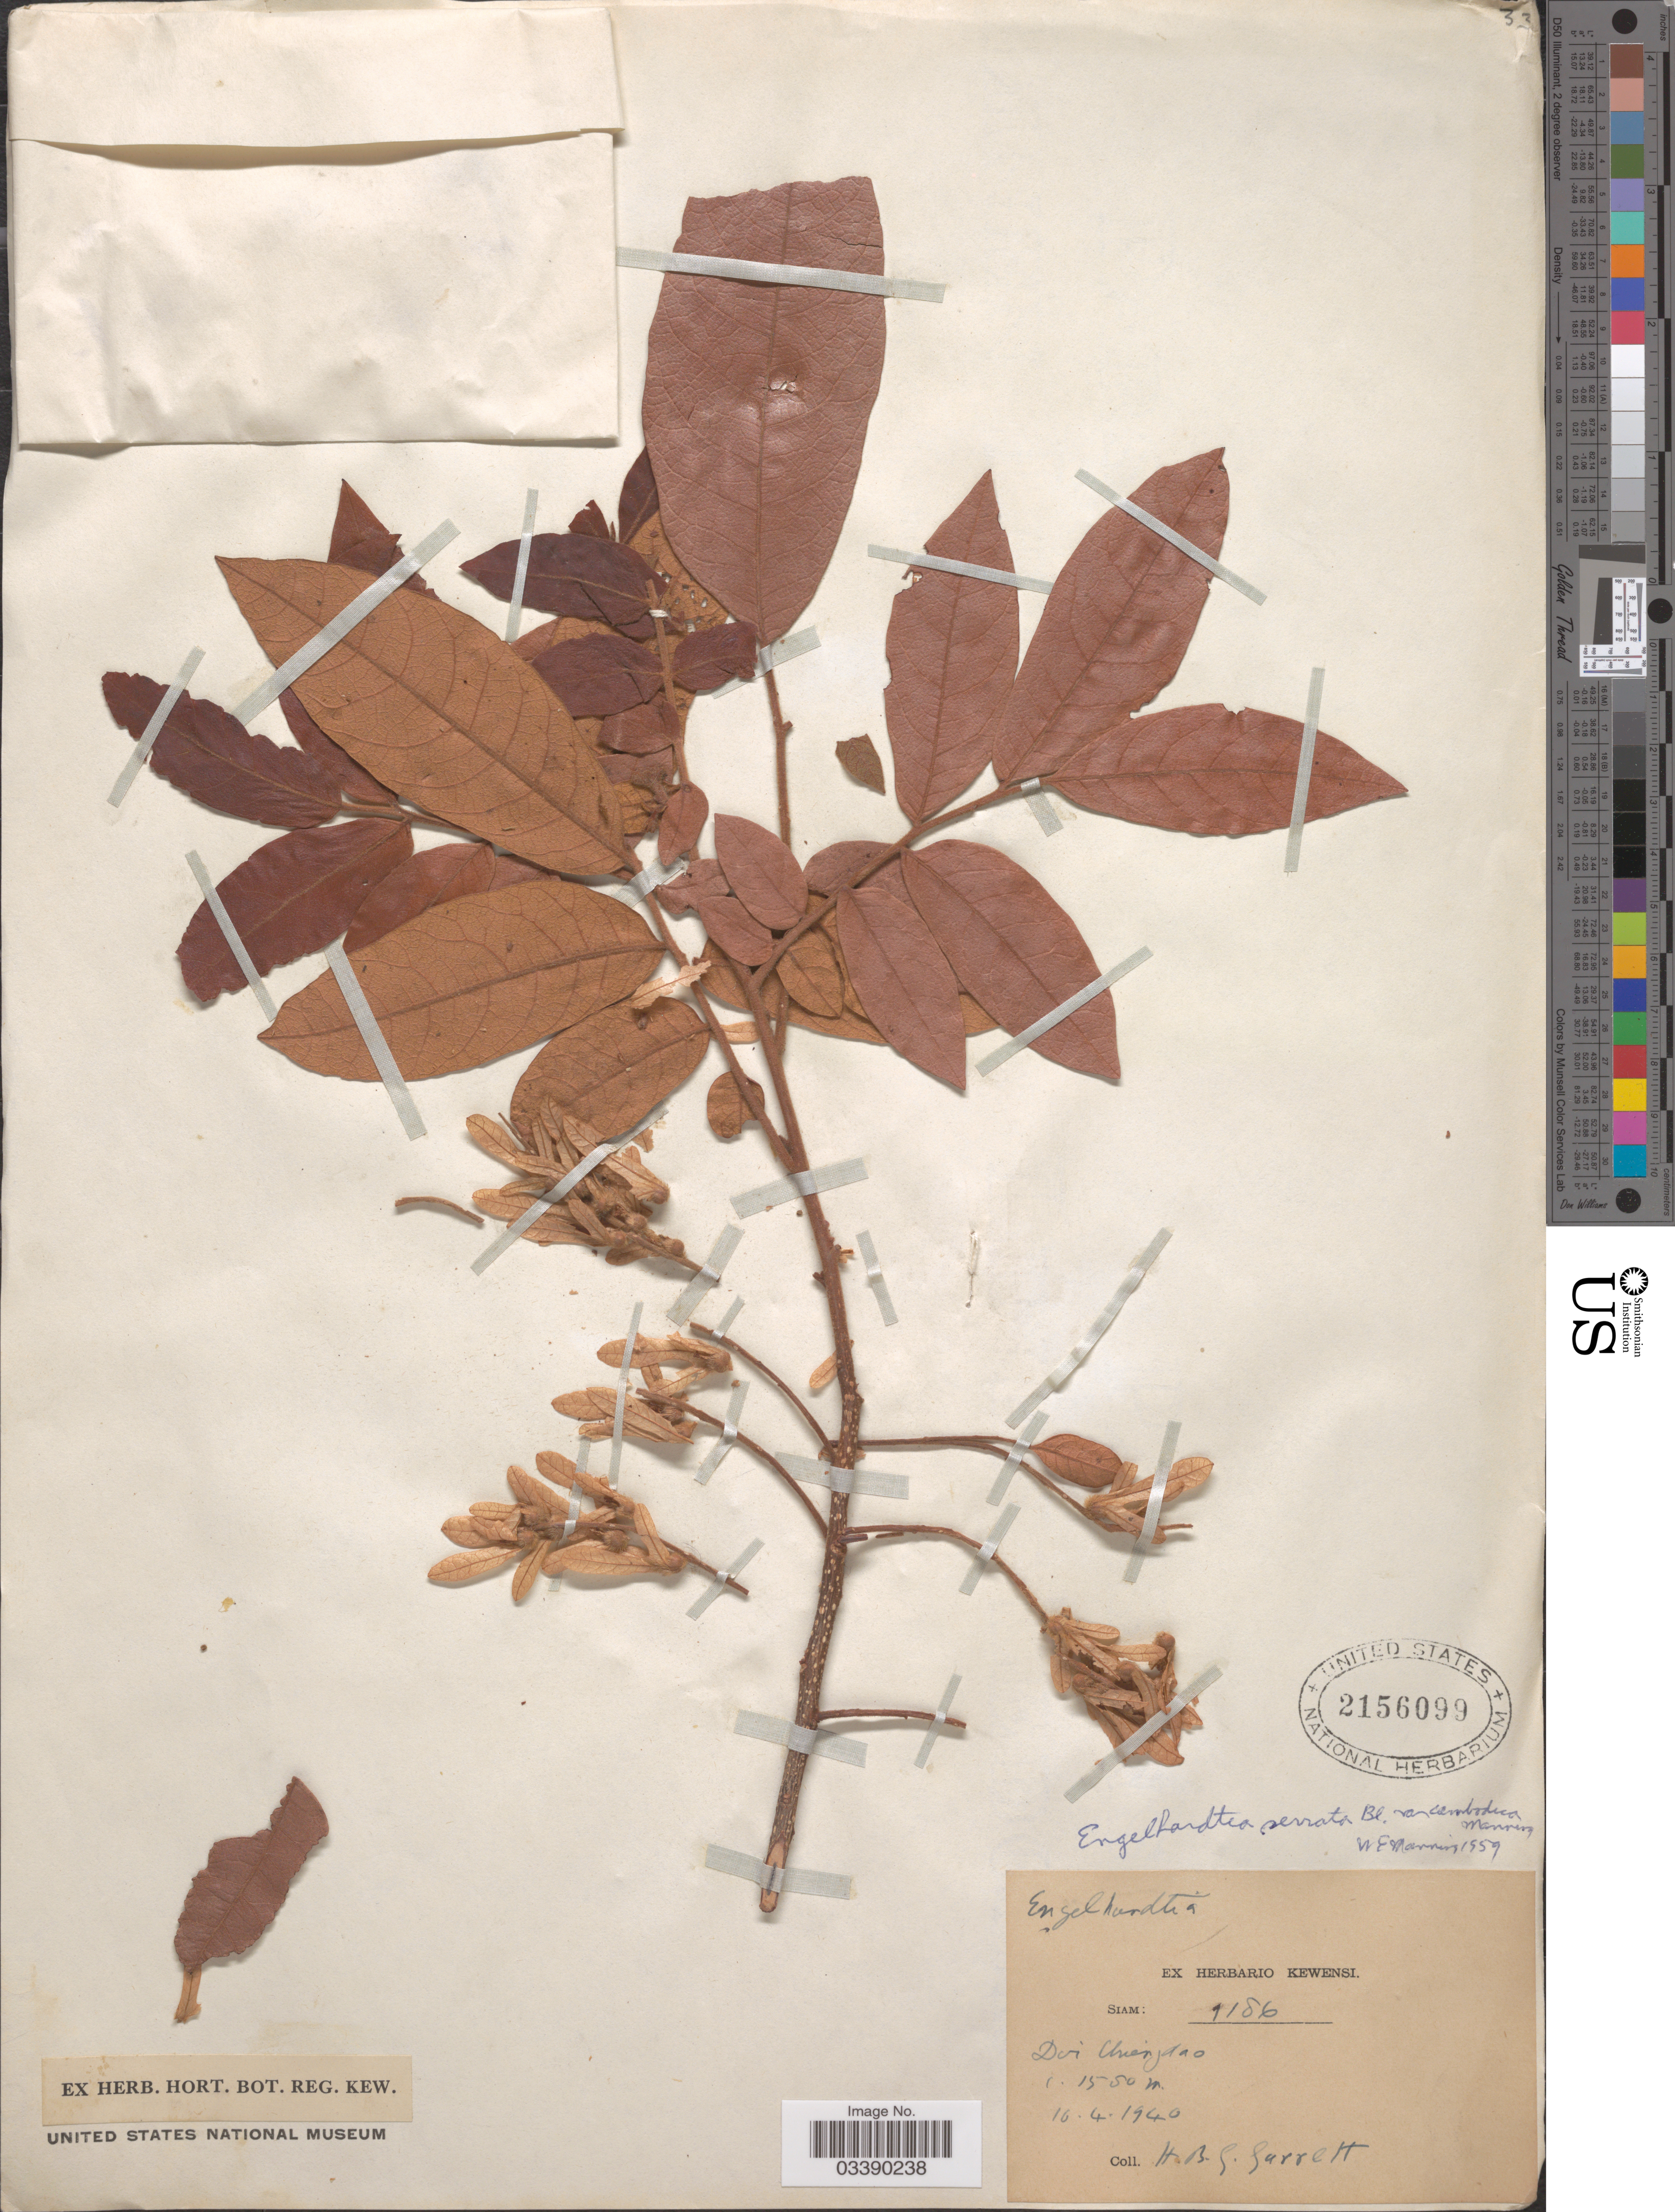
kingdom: Plantae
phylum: Tracheophyta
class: Magnoliopsida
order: Fagales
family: Juglandaceae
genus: Engelhardia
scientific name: Engelhardia serrata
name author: Blume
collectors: H. Garrett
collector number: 1186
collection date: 1940-04-16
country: Thailand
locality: Siam Doi Chiangdao.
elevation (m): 1550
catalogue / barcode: US 2156099